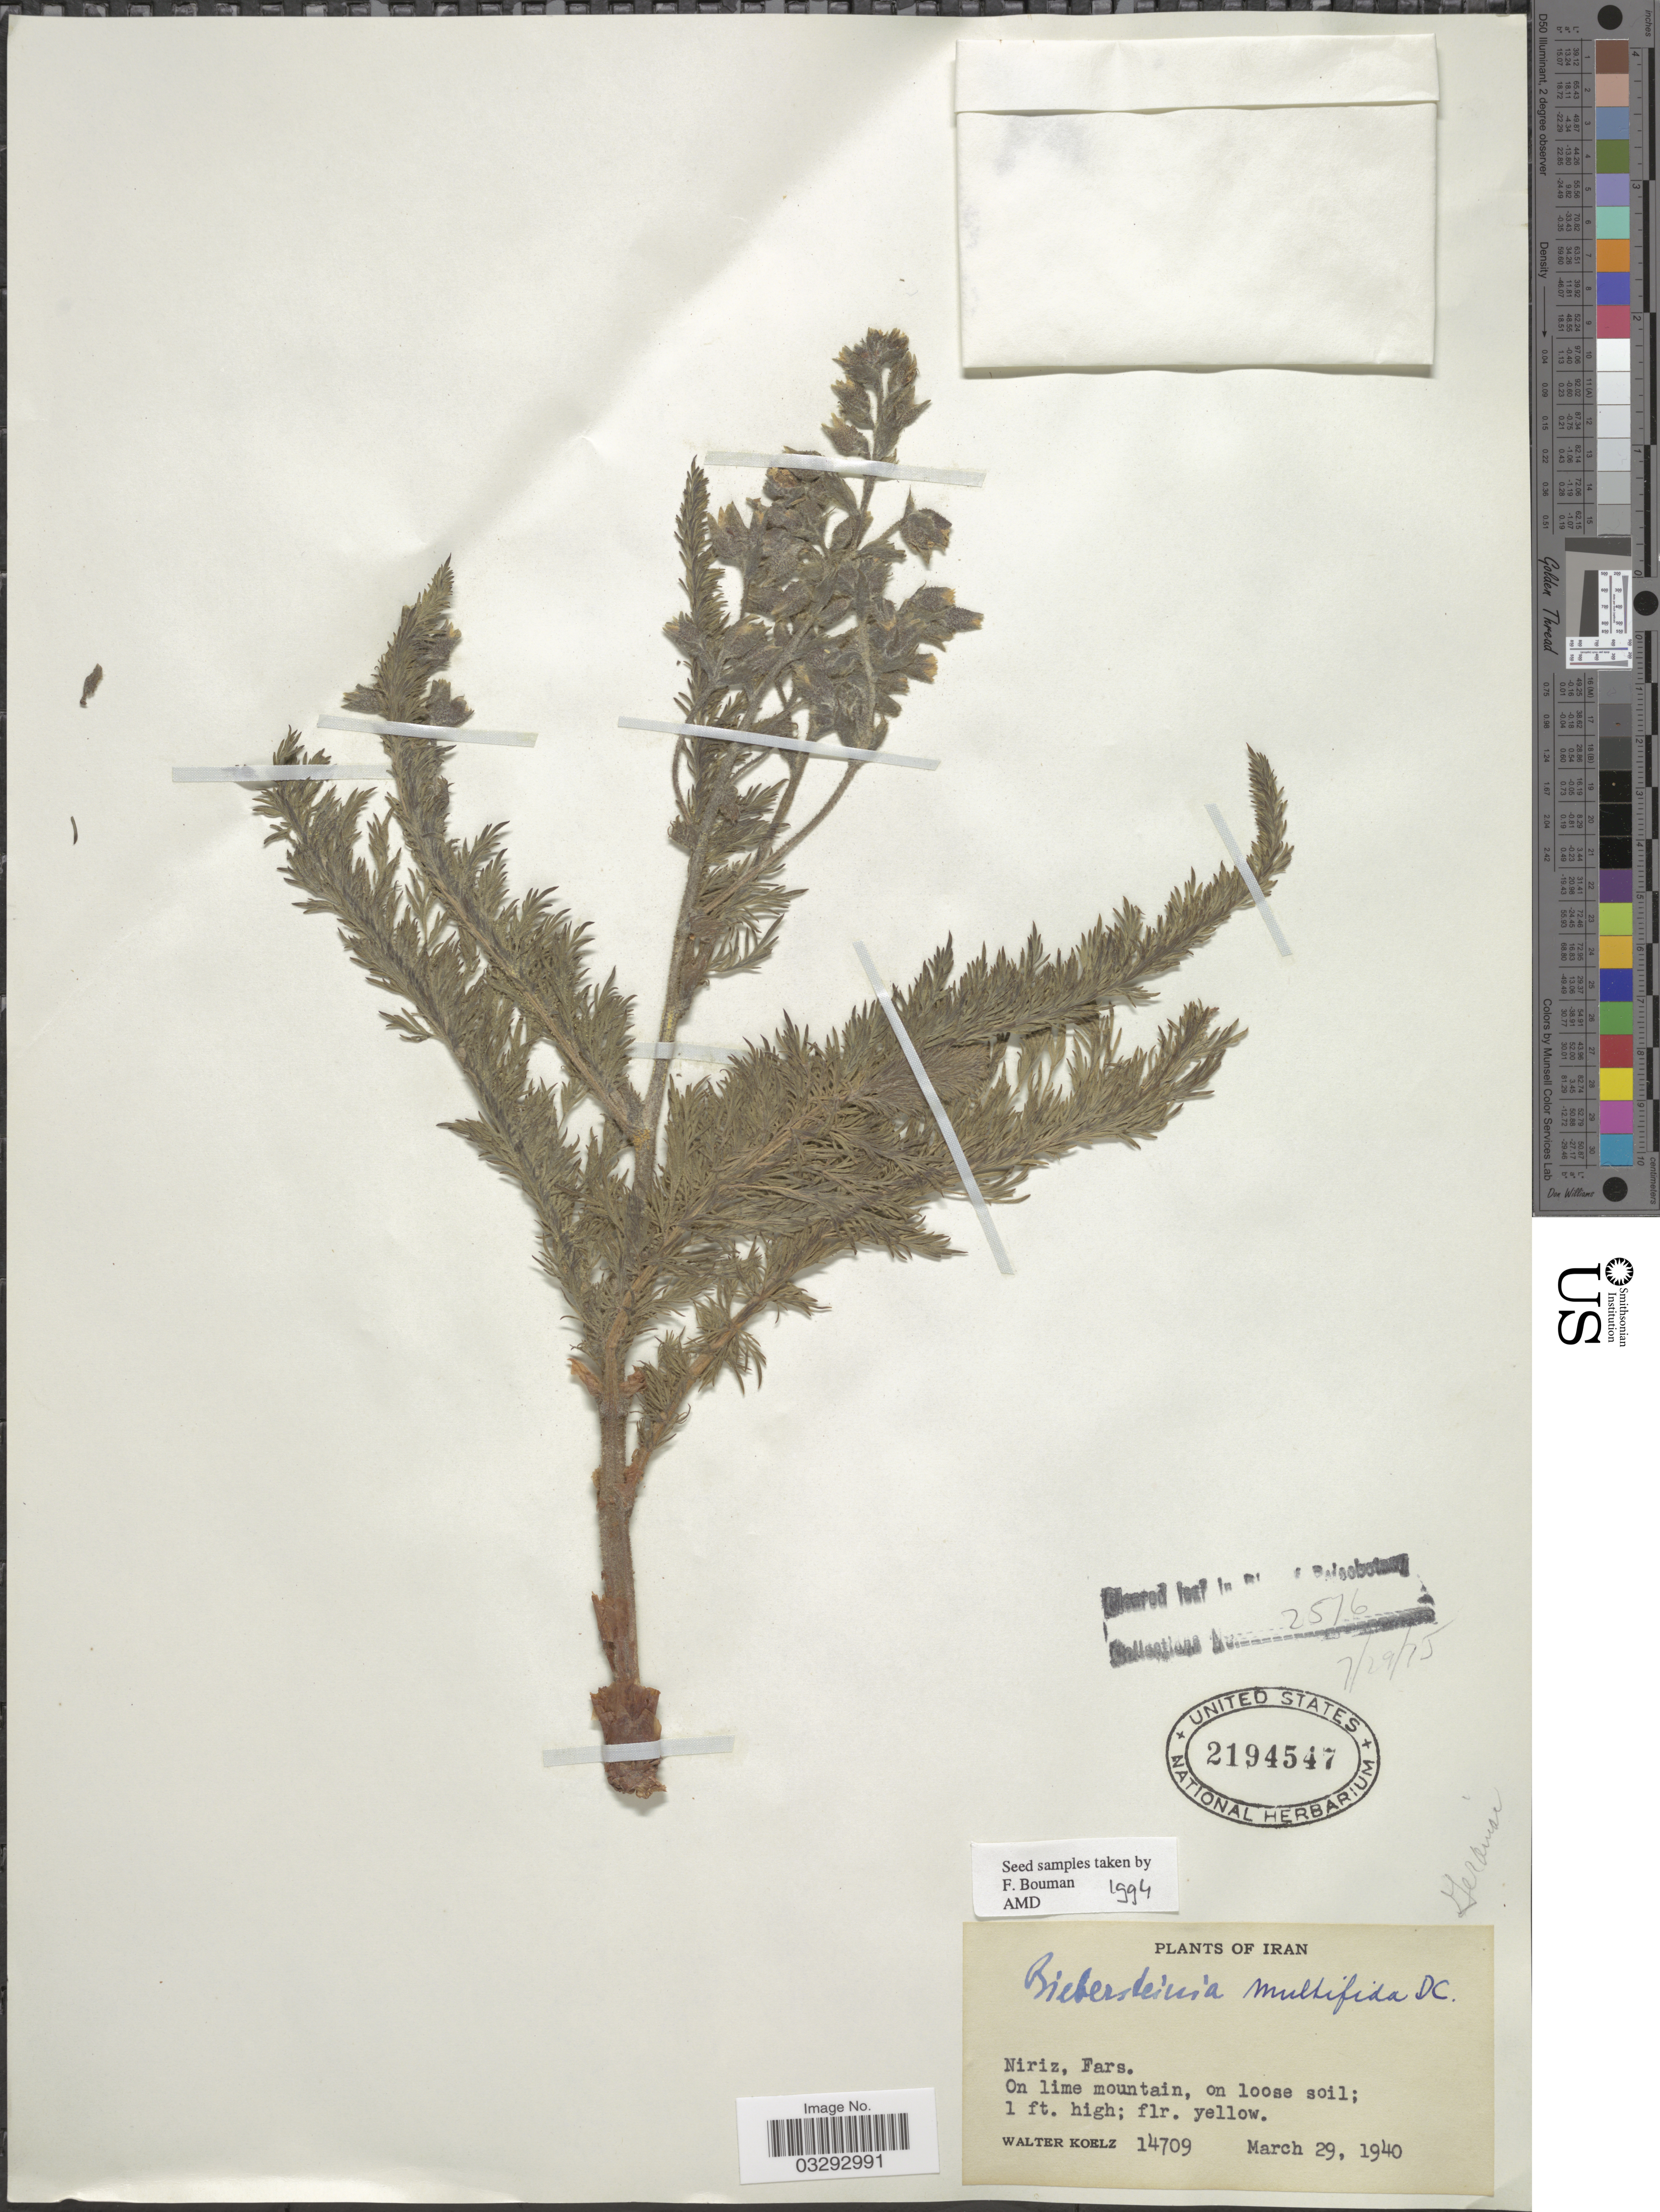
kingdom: Plantae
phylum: Tracheophyta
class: Magnoliopsida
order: Sapindales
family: Biebersteiniaceae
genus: Biebersteinia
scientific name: Biebersteinia multifida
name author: DC.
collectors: W. N. Koelz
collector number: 14709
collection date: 1940-03-29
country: Iran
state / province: Fars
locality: Niriz.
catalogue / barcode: US 2194547